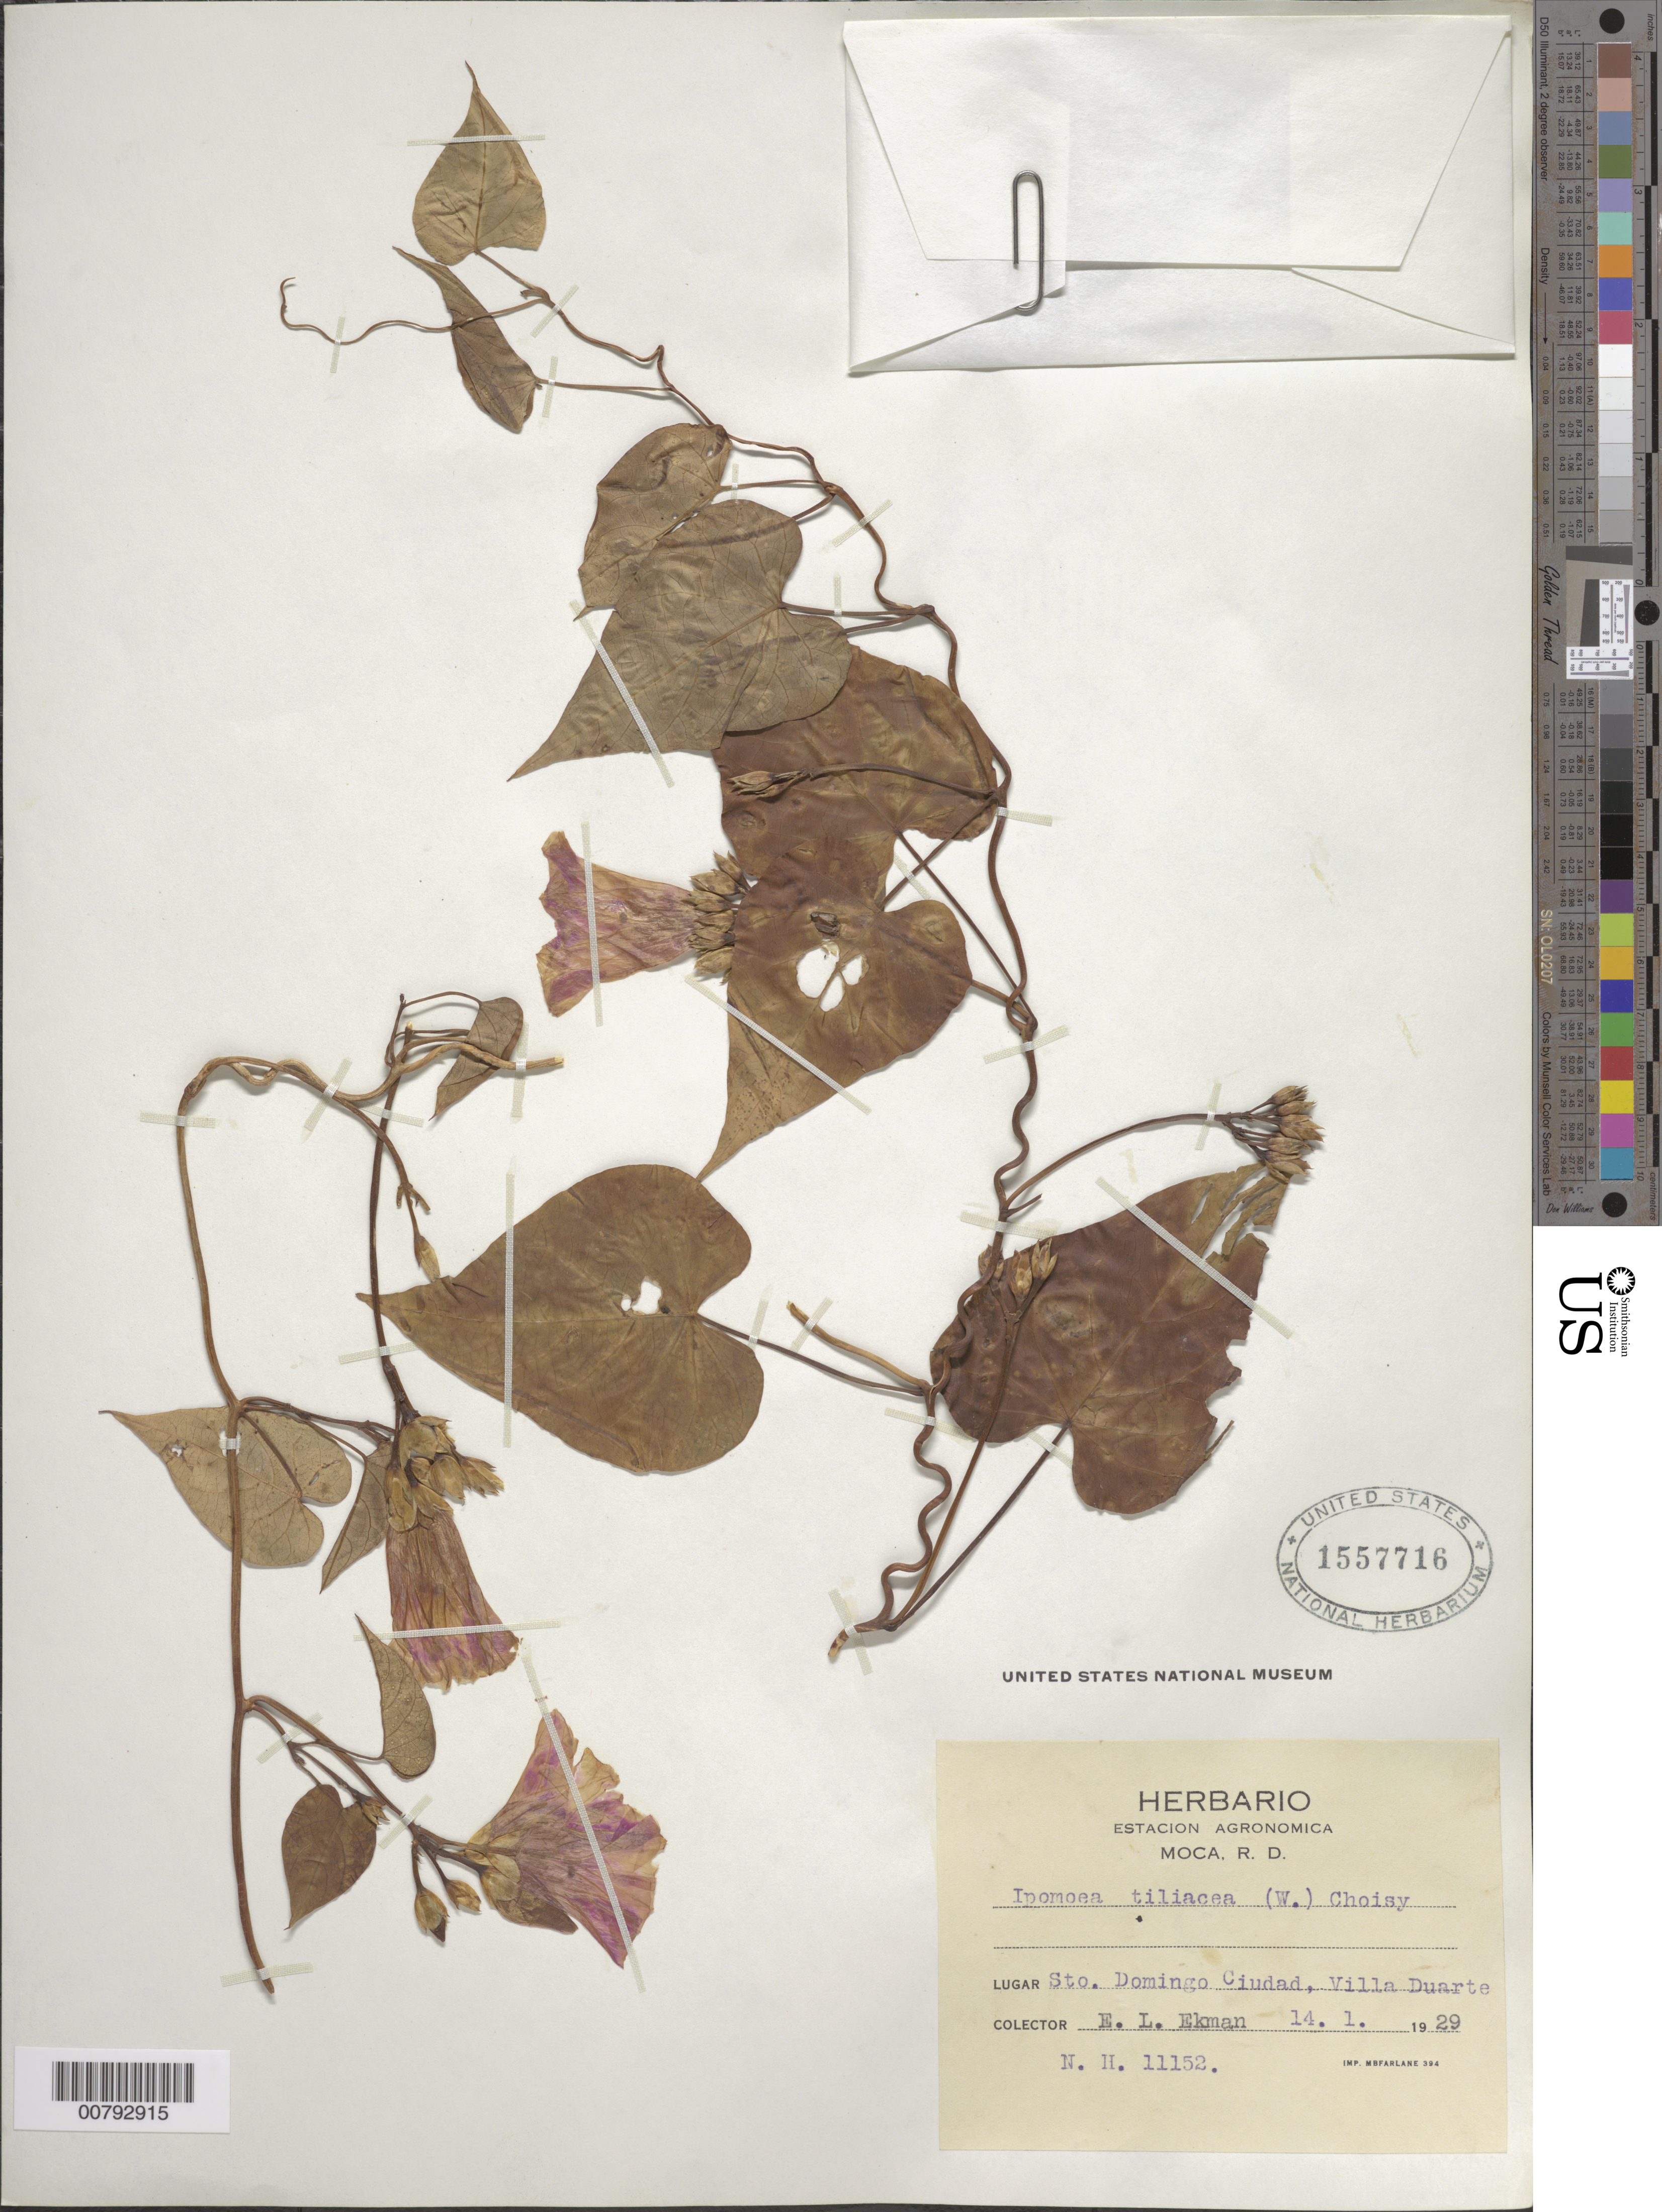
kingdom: Plantae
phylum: Tracheophyta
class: Magnoliopsida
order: Solanales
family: Convolvulaceae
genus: Ipomoea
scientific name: Ipomoea batatas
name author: (L.) Lam.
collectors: E. L. Ekman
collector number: H 11152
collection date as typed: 14 Jan 1929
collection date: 1929-01-14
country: Dominican Republic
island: Hispaniola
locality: Moca, Santo Domingo City, Villa Duarte.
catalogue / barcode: US 1557716